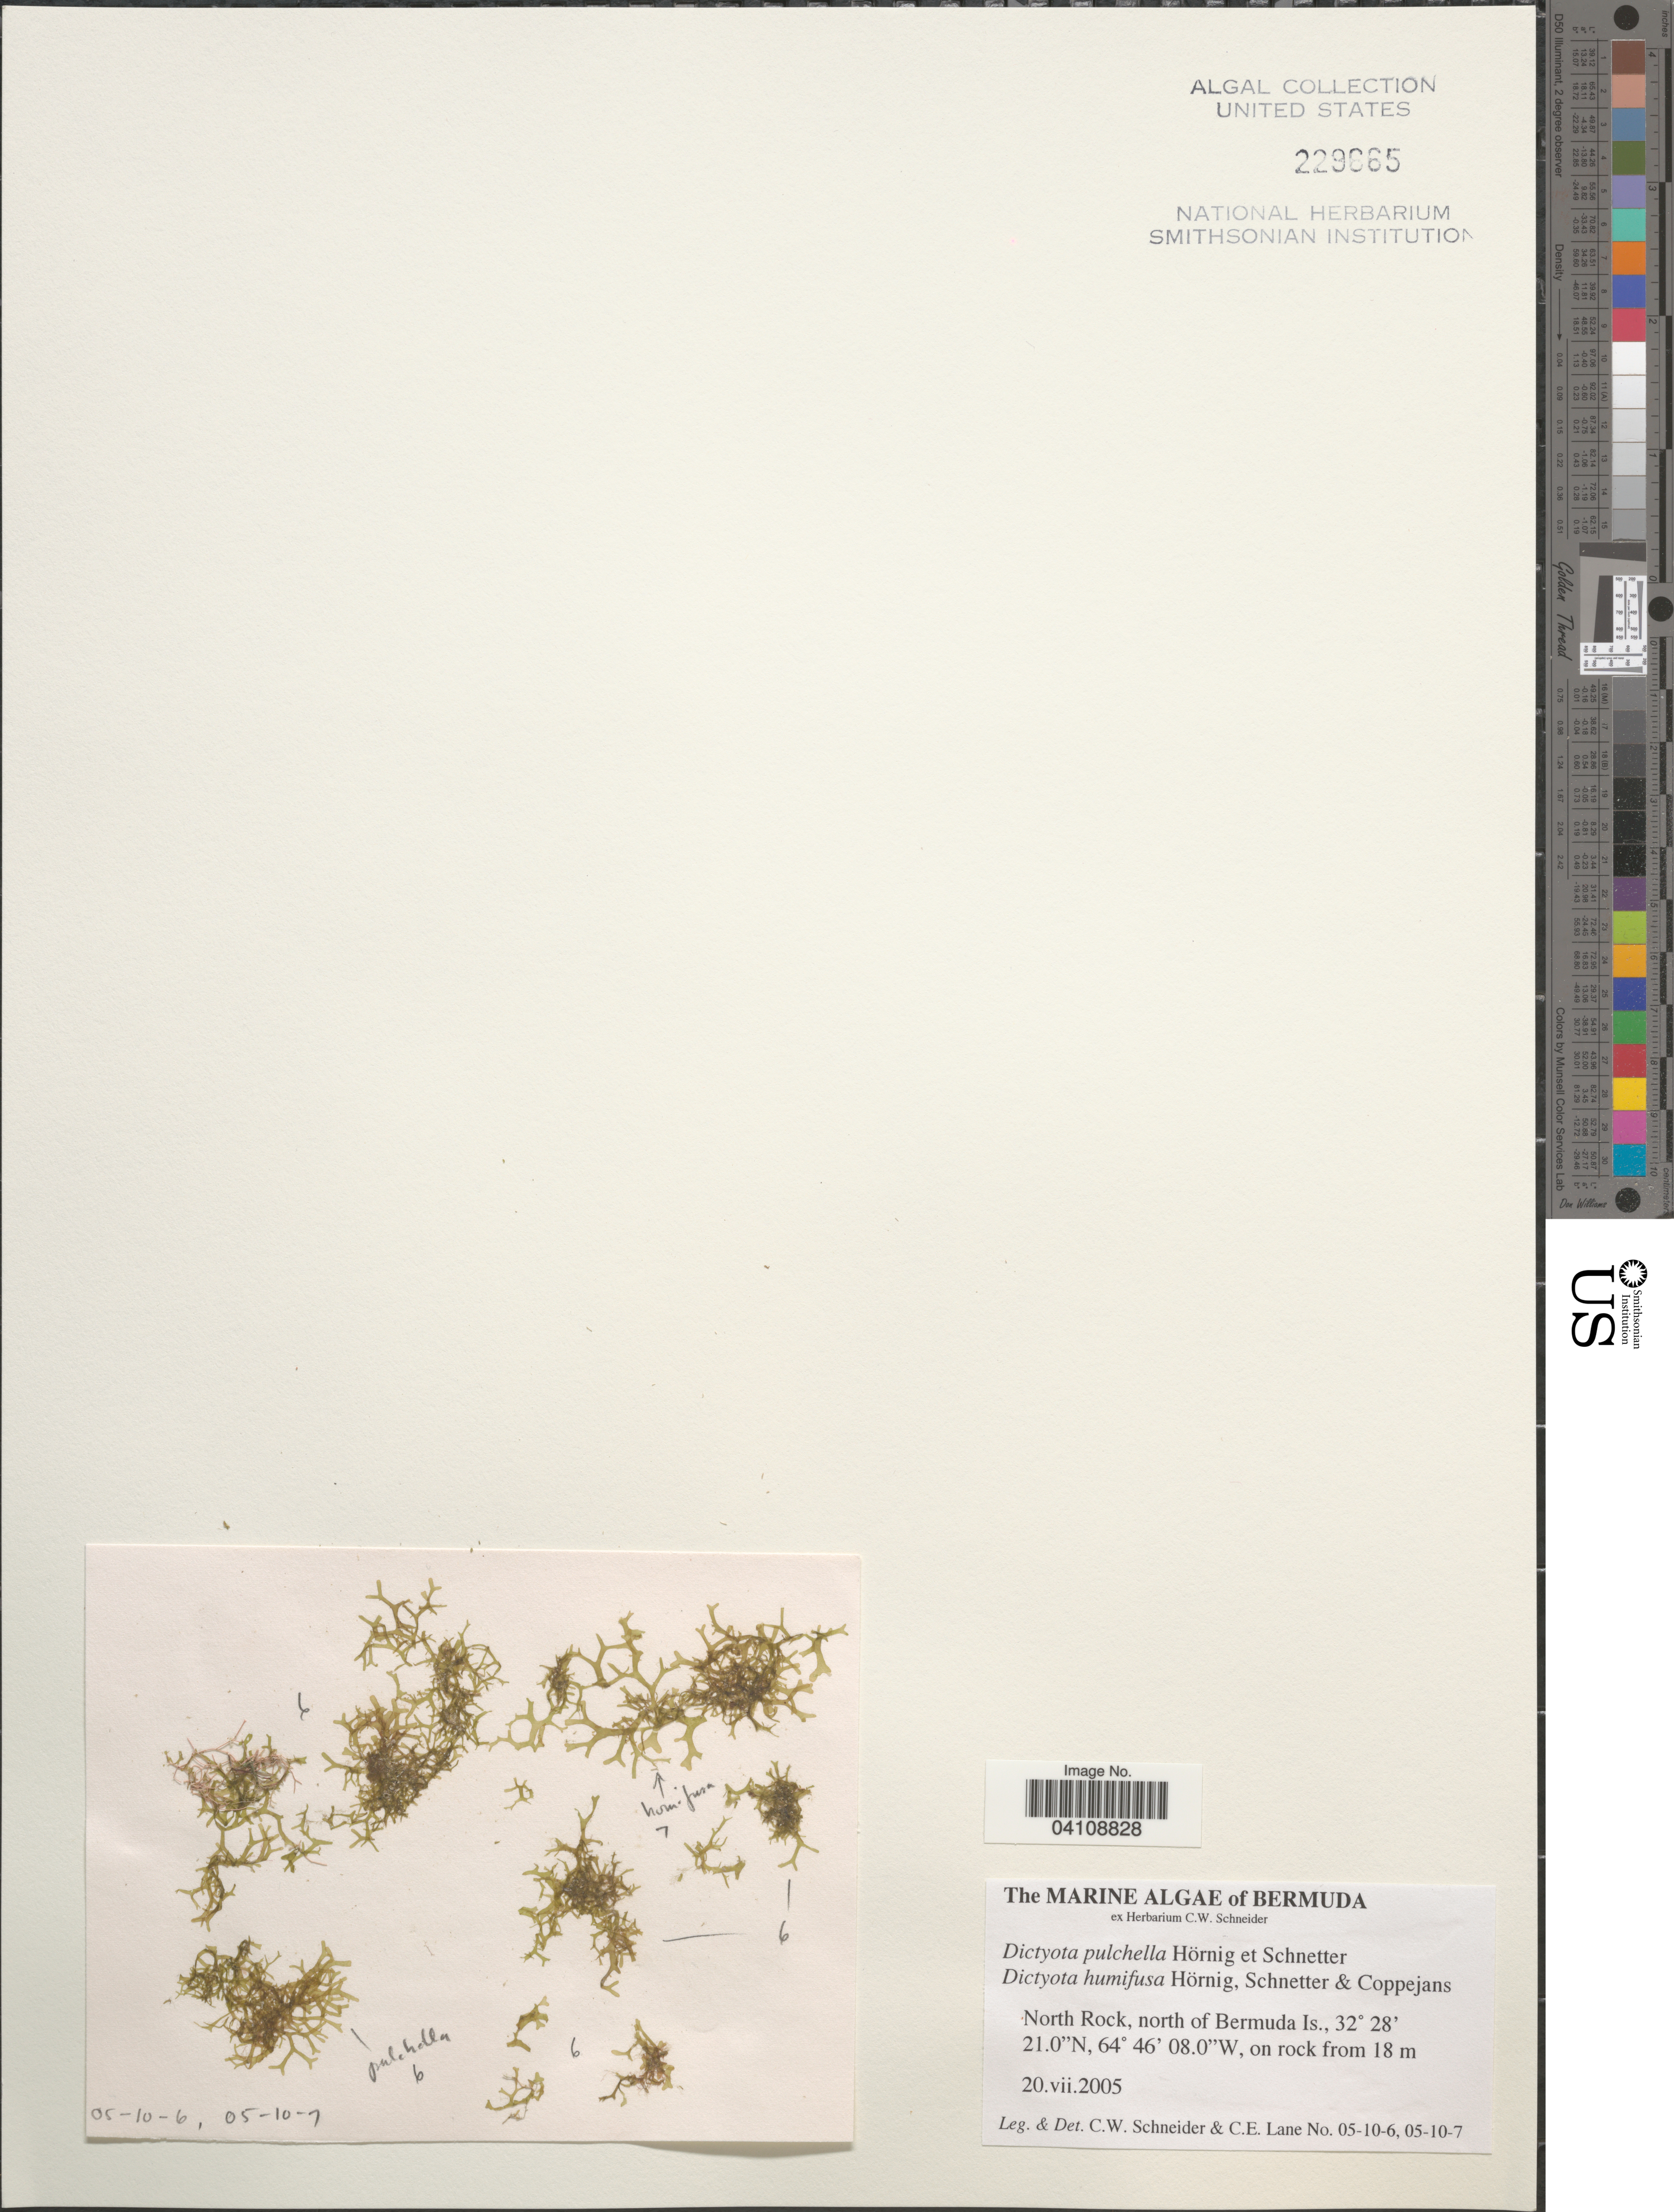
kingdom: Chromista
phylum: Ochrophyta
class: Phaeophyceae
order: Dictyotales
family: Dictyotaceae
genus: Dictyota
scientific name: Dictyota pulchella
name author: I.Hörnig & Schnetter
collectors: C. W.Schneider & C. E. Lane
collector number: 05-10-6/05-10-7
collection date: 2005-07-20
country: Bermuda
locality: North Rock, north of Bermuda Is.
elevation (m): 18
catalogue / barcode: US 229665